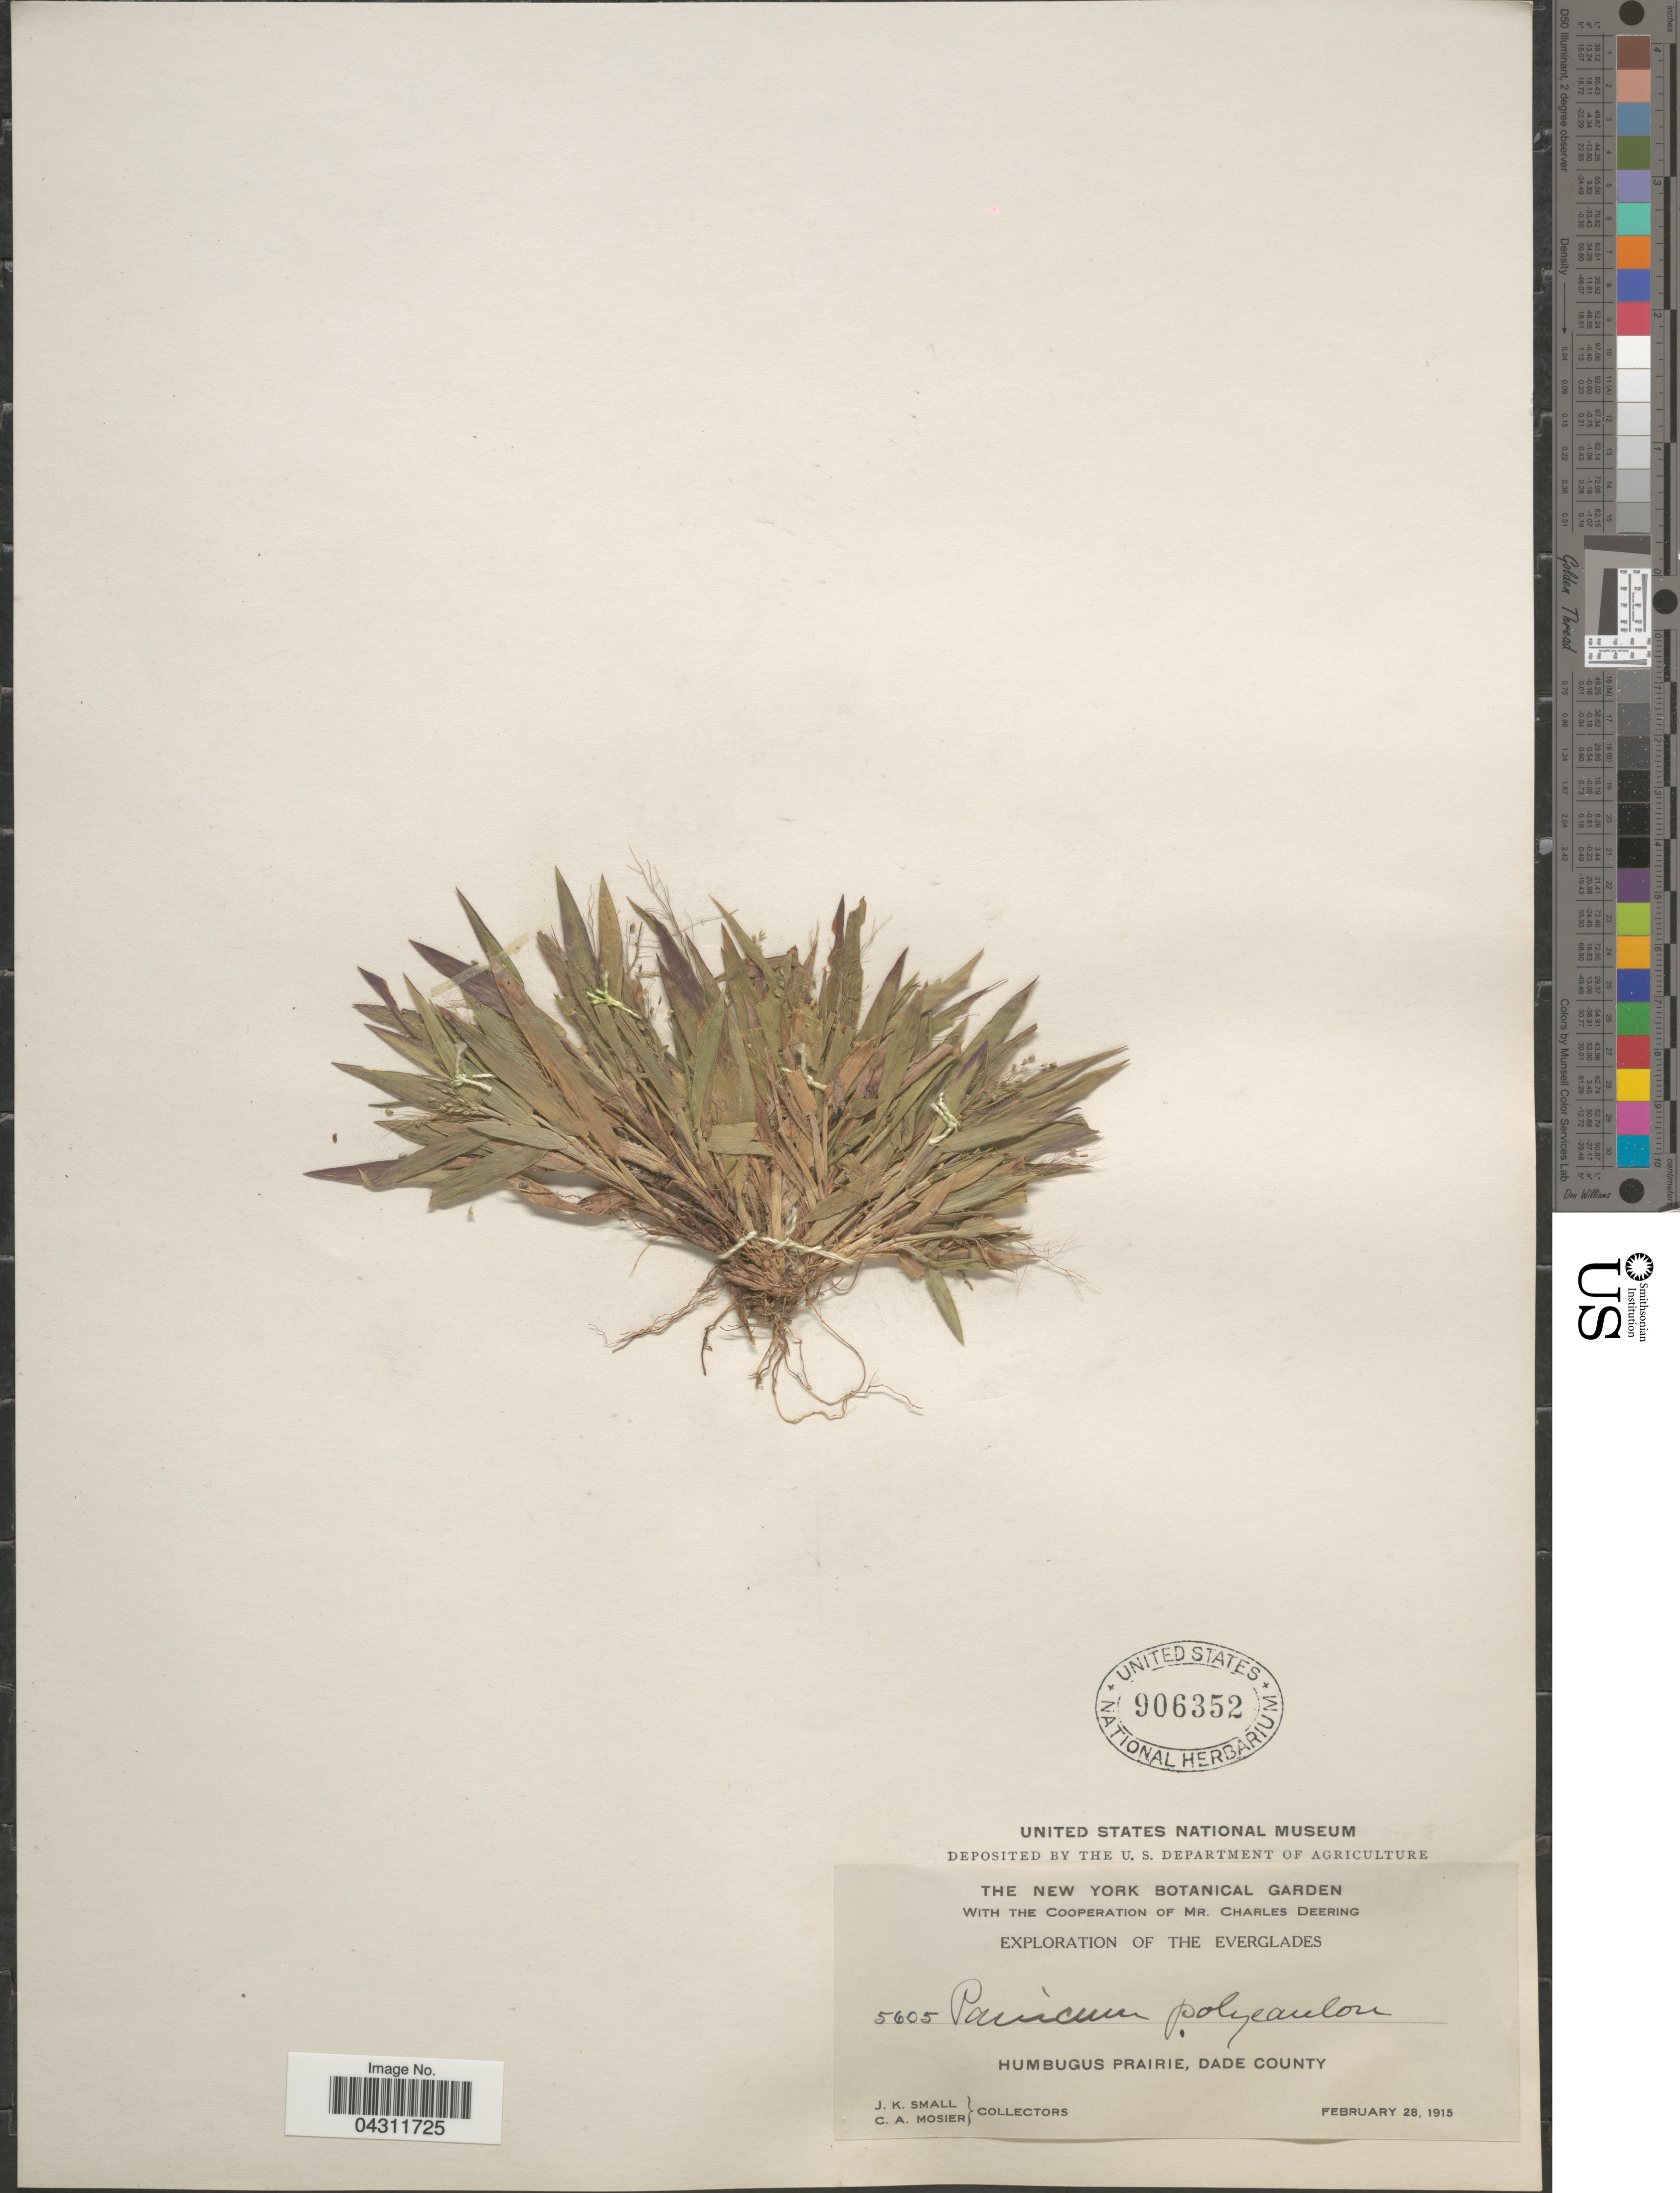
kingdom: Plantae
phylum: Tracheophyta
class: Liliopsida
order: Poales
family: Poaceae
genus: Dichanthelium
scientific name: Dichanthelium strigosum var. glabrescens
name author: (Griseb.) Freckmann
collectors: J. K. Small & C. A. Mosier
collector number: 5605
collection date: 1915-02-28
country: United States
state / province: Florida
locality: Exploration of The Everglades. Humbugus Prairie, Dade County.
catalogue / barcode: US 906352